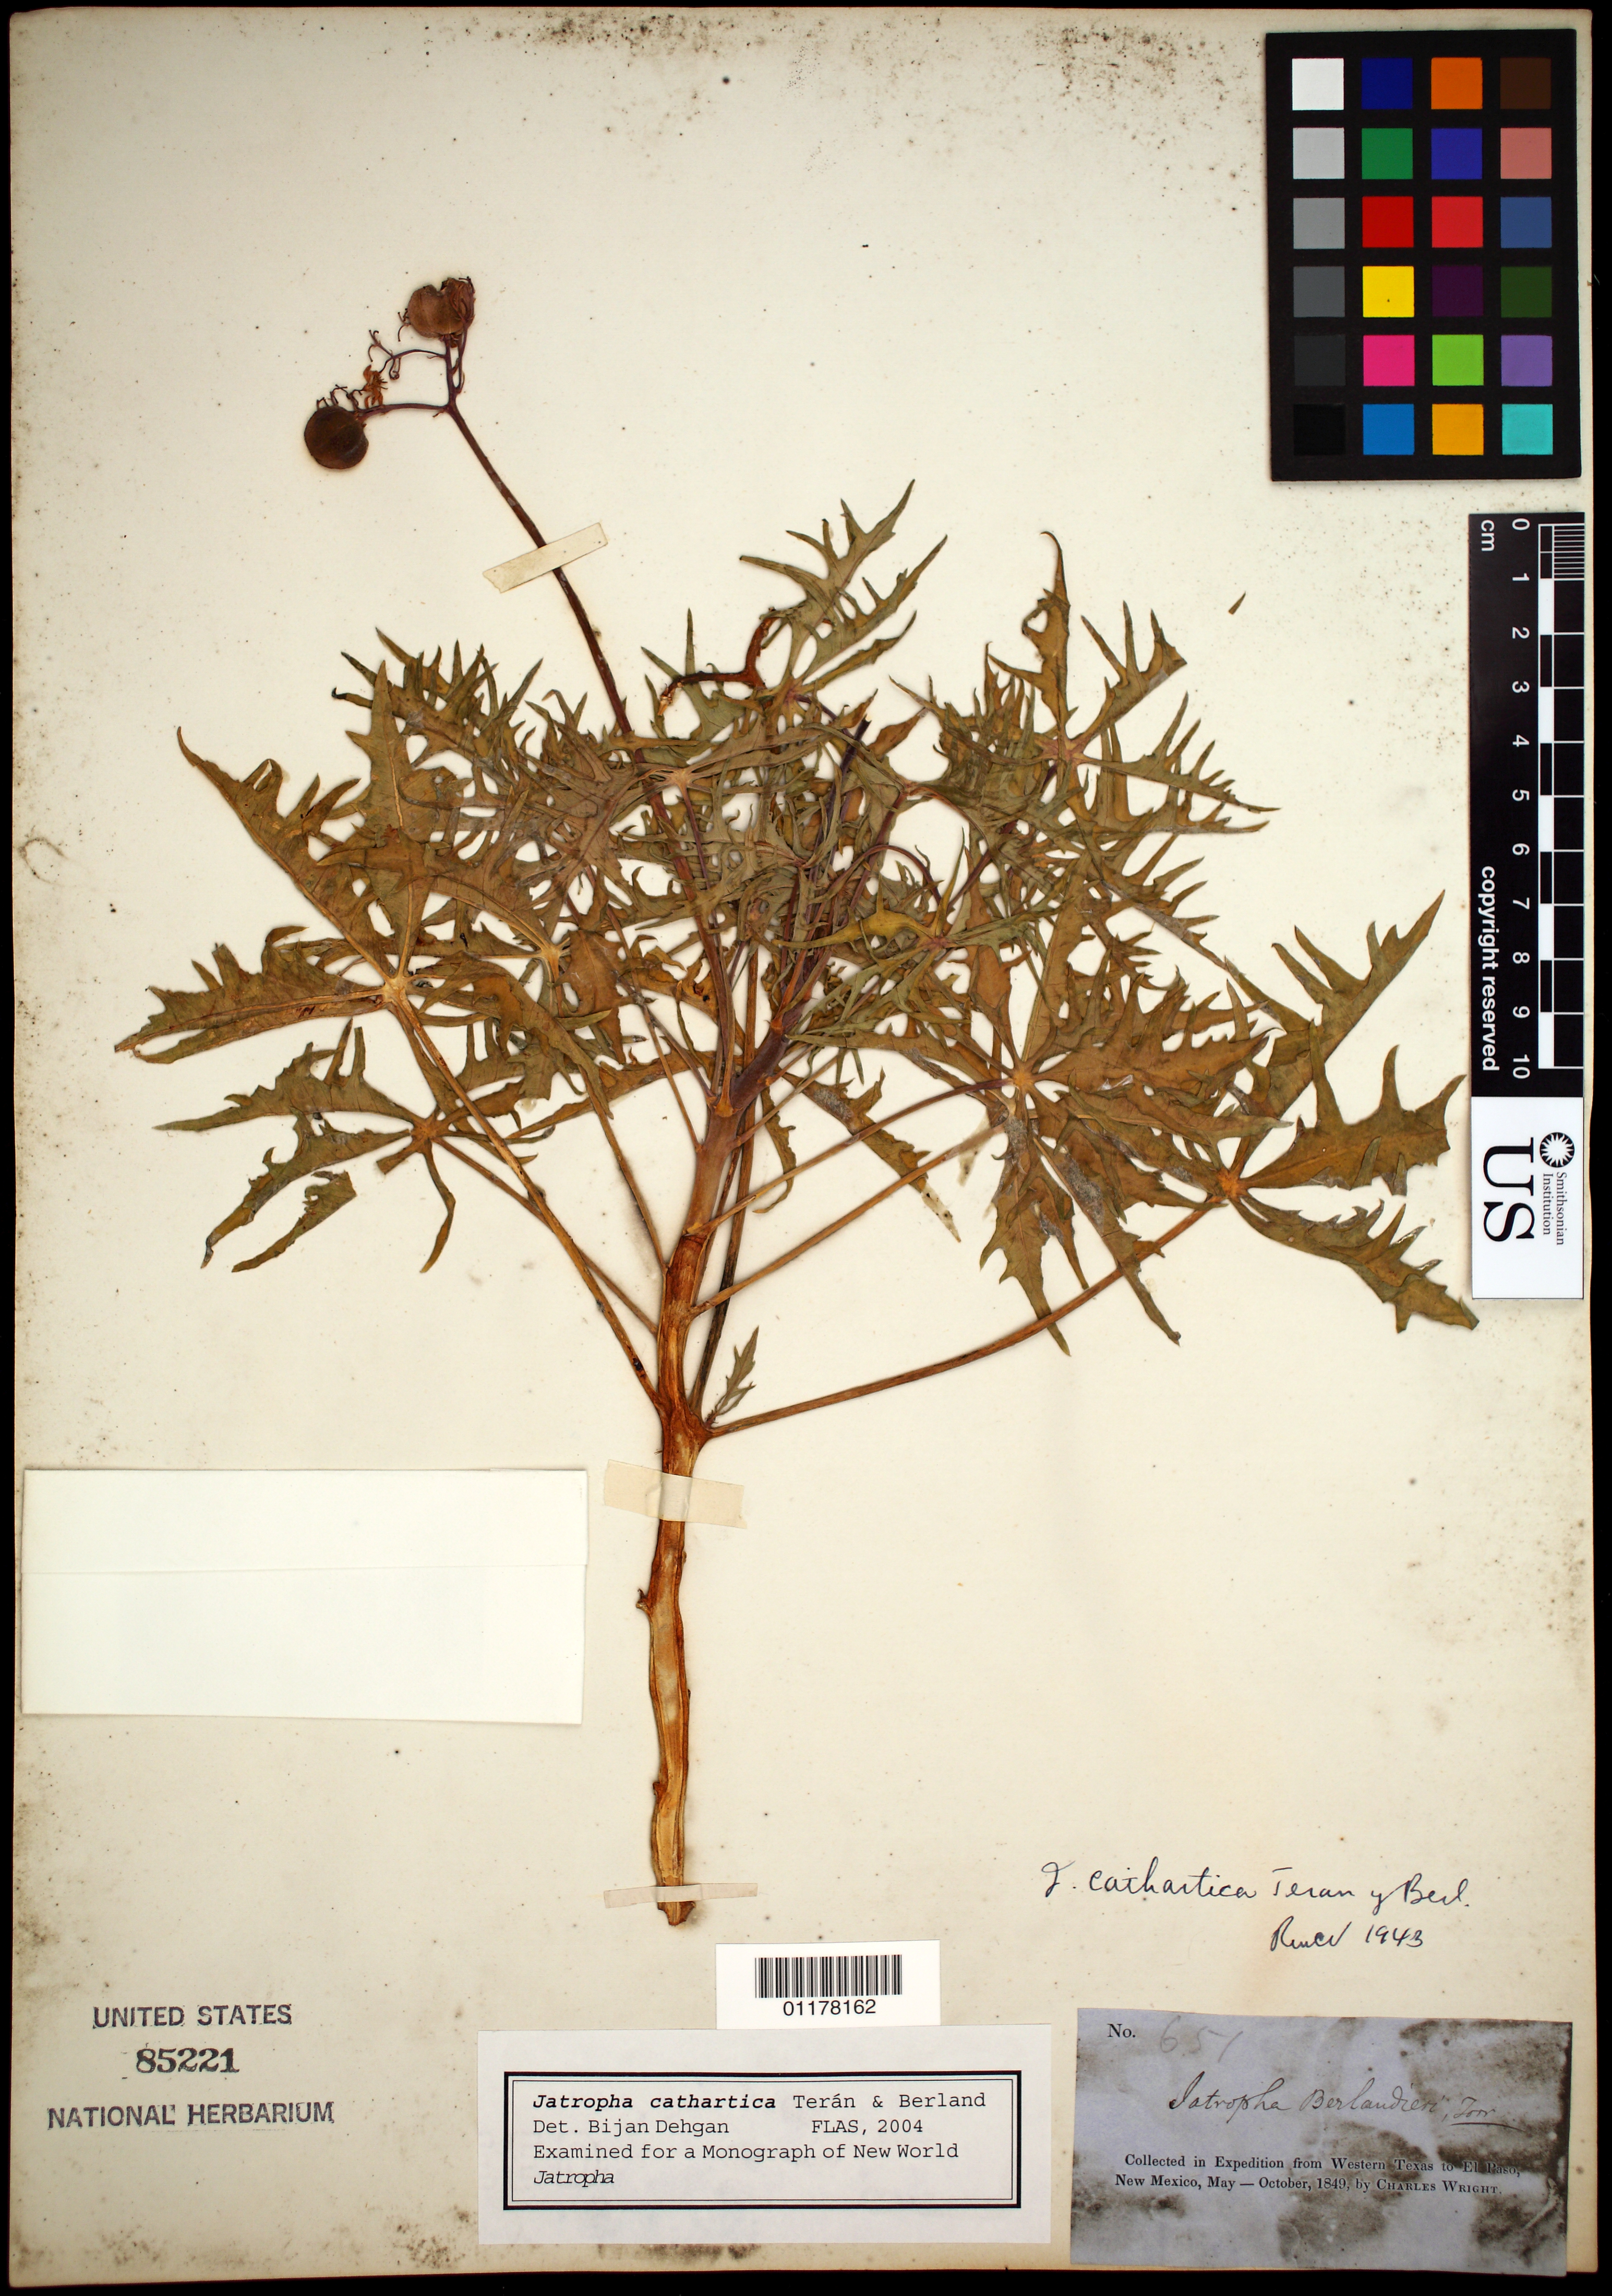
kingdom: Plantae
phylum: Tracheophyta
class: Magnoliopsida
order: Malpighiales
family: Euphorbiaceae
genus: Jatropha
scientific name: Jatropha cathartica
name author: Terán & Berland.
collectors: C. Wright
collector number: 651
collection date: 1849-05/1849-10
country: United States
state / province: New Mexico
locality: Western Texas to El Paso.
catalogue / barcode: US 85221